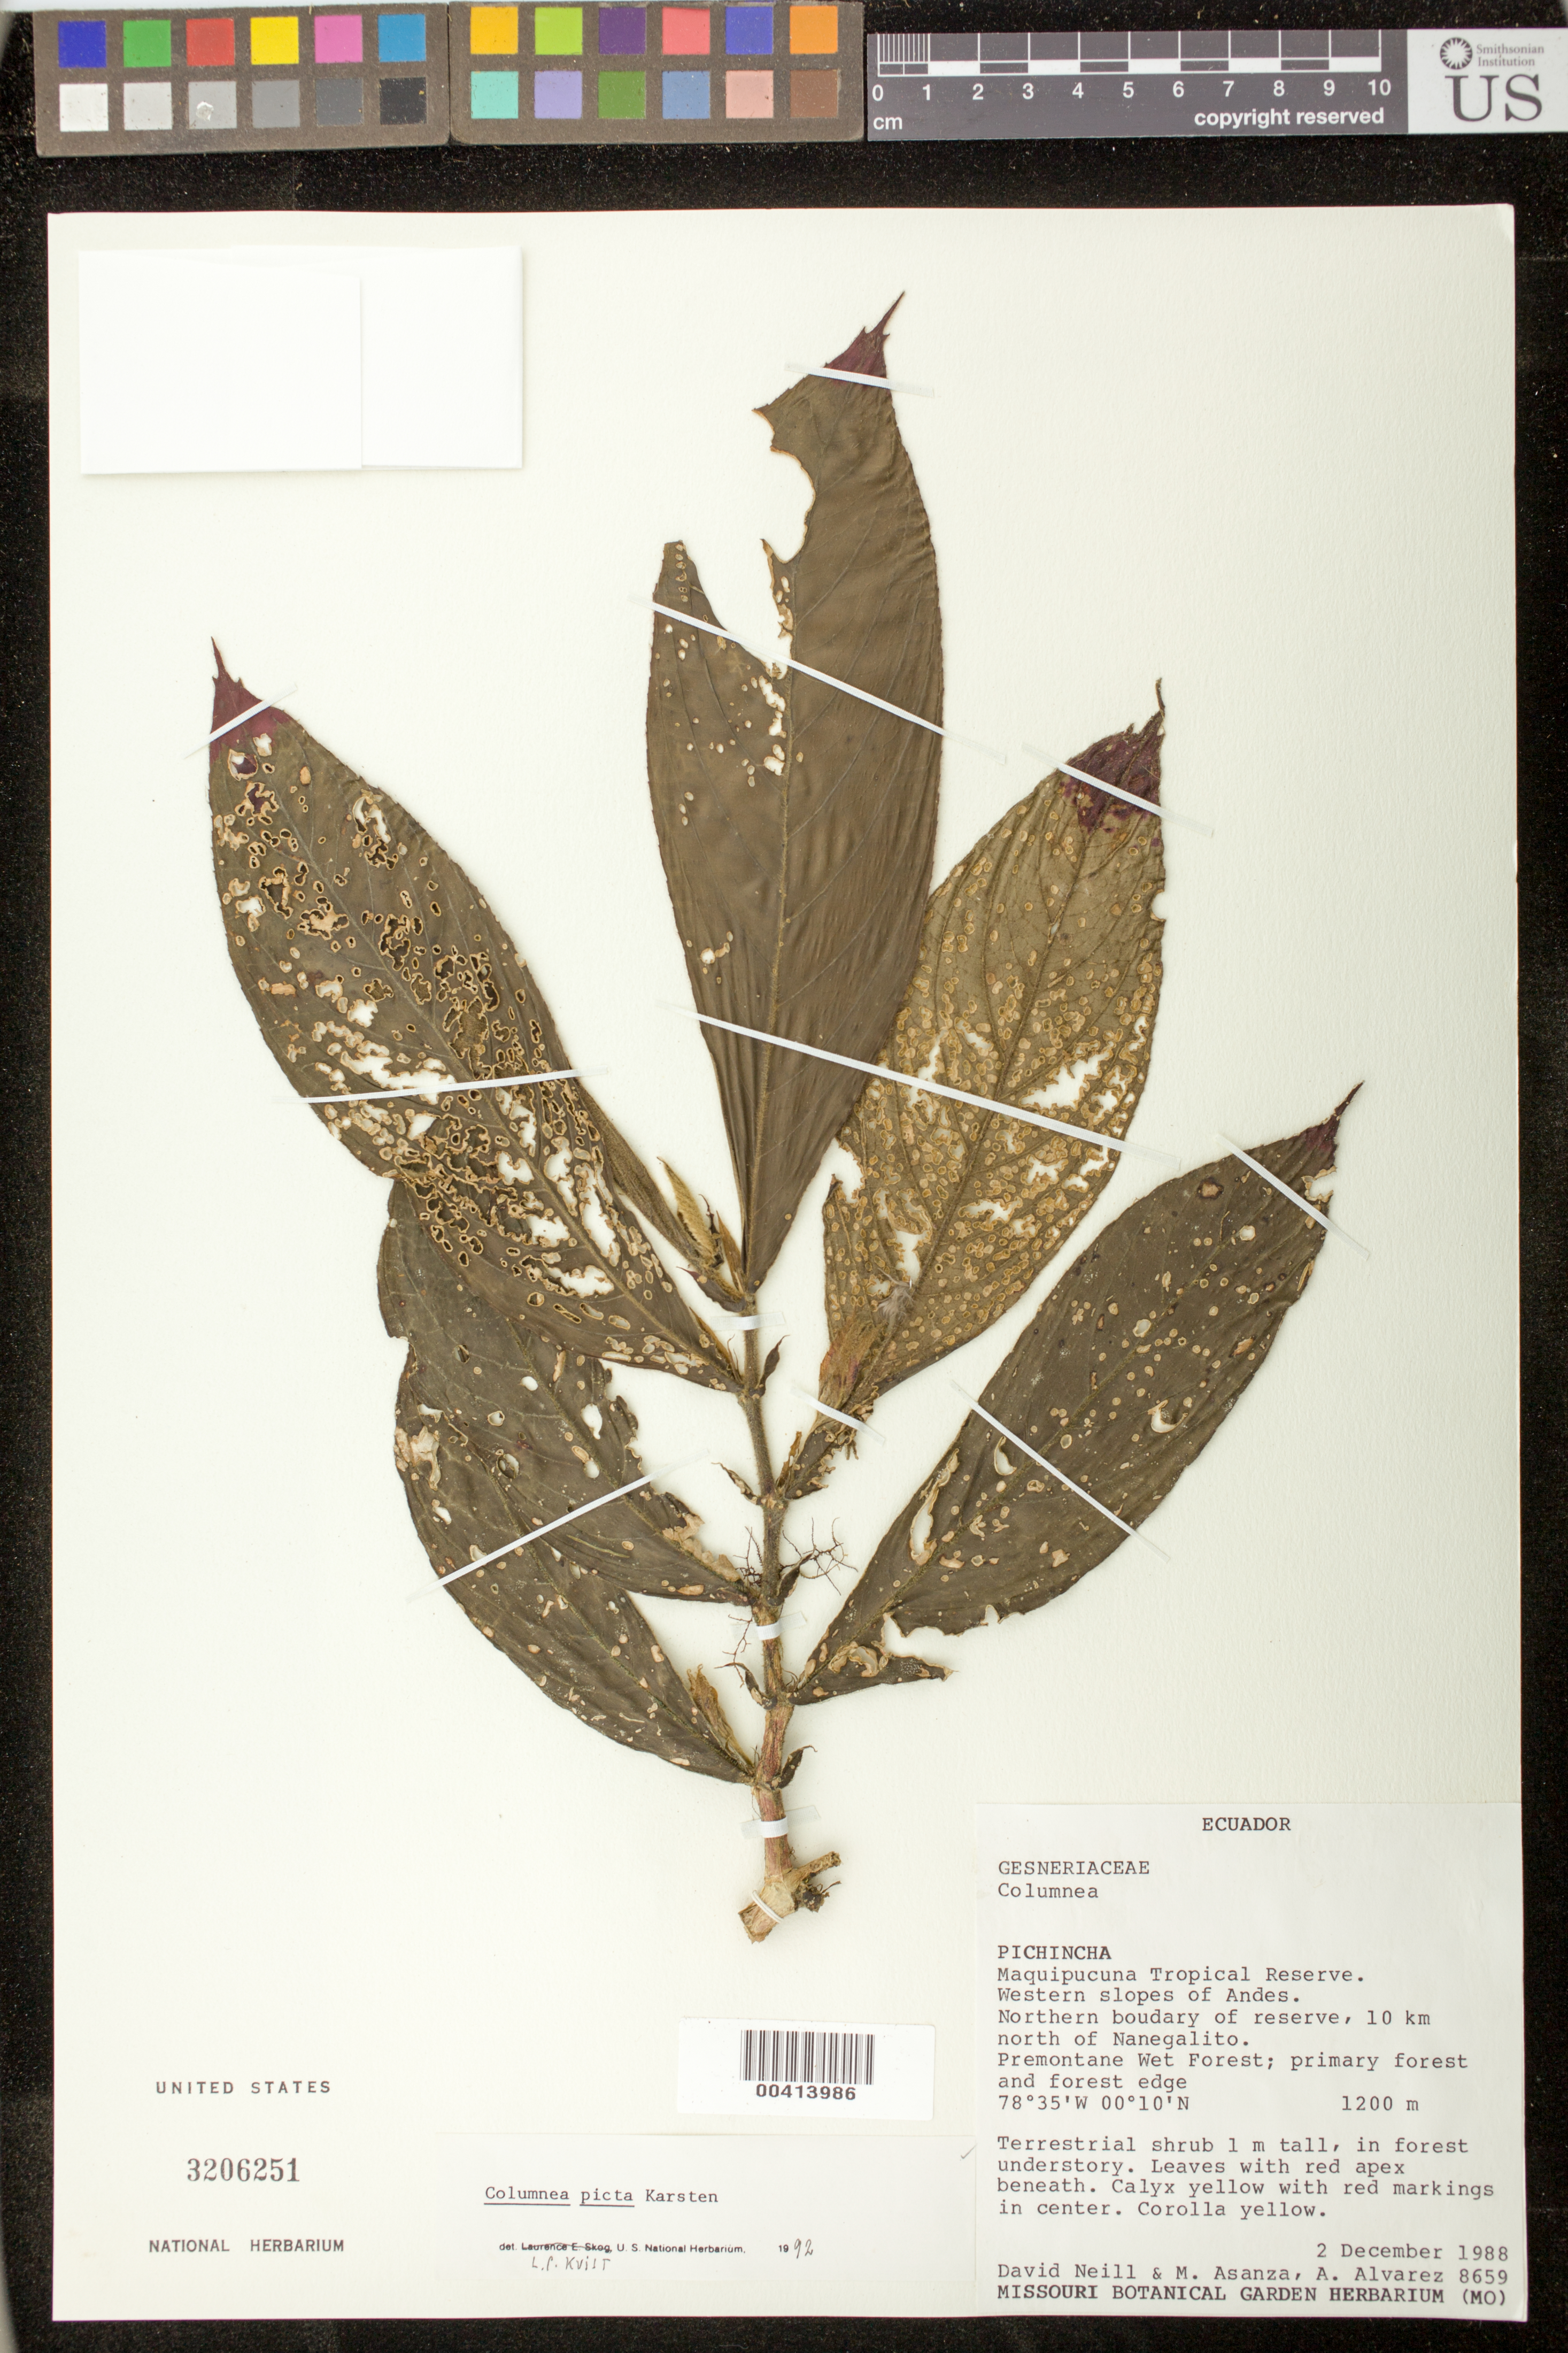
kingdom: Plantae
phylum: Tracheophyta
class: Magnoliopsida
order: Lamiales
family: Gesneriaceae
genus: Columnea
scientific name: Columnea karsteniana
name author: Singh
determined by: Skog, Laurence E.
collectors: D. A. Neill, M. Asanza & A. Alvarez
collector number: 8659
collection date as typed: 02 Dec 1988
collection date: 1988-12-02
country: Ecuador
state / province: Pichincha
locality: Maquipucuna Tropical Reserve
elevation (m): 1200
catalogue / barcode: US 3206251